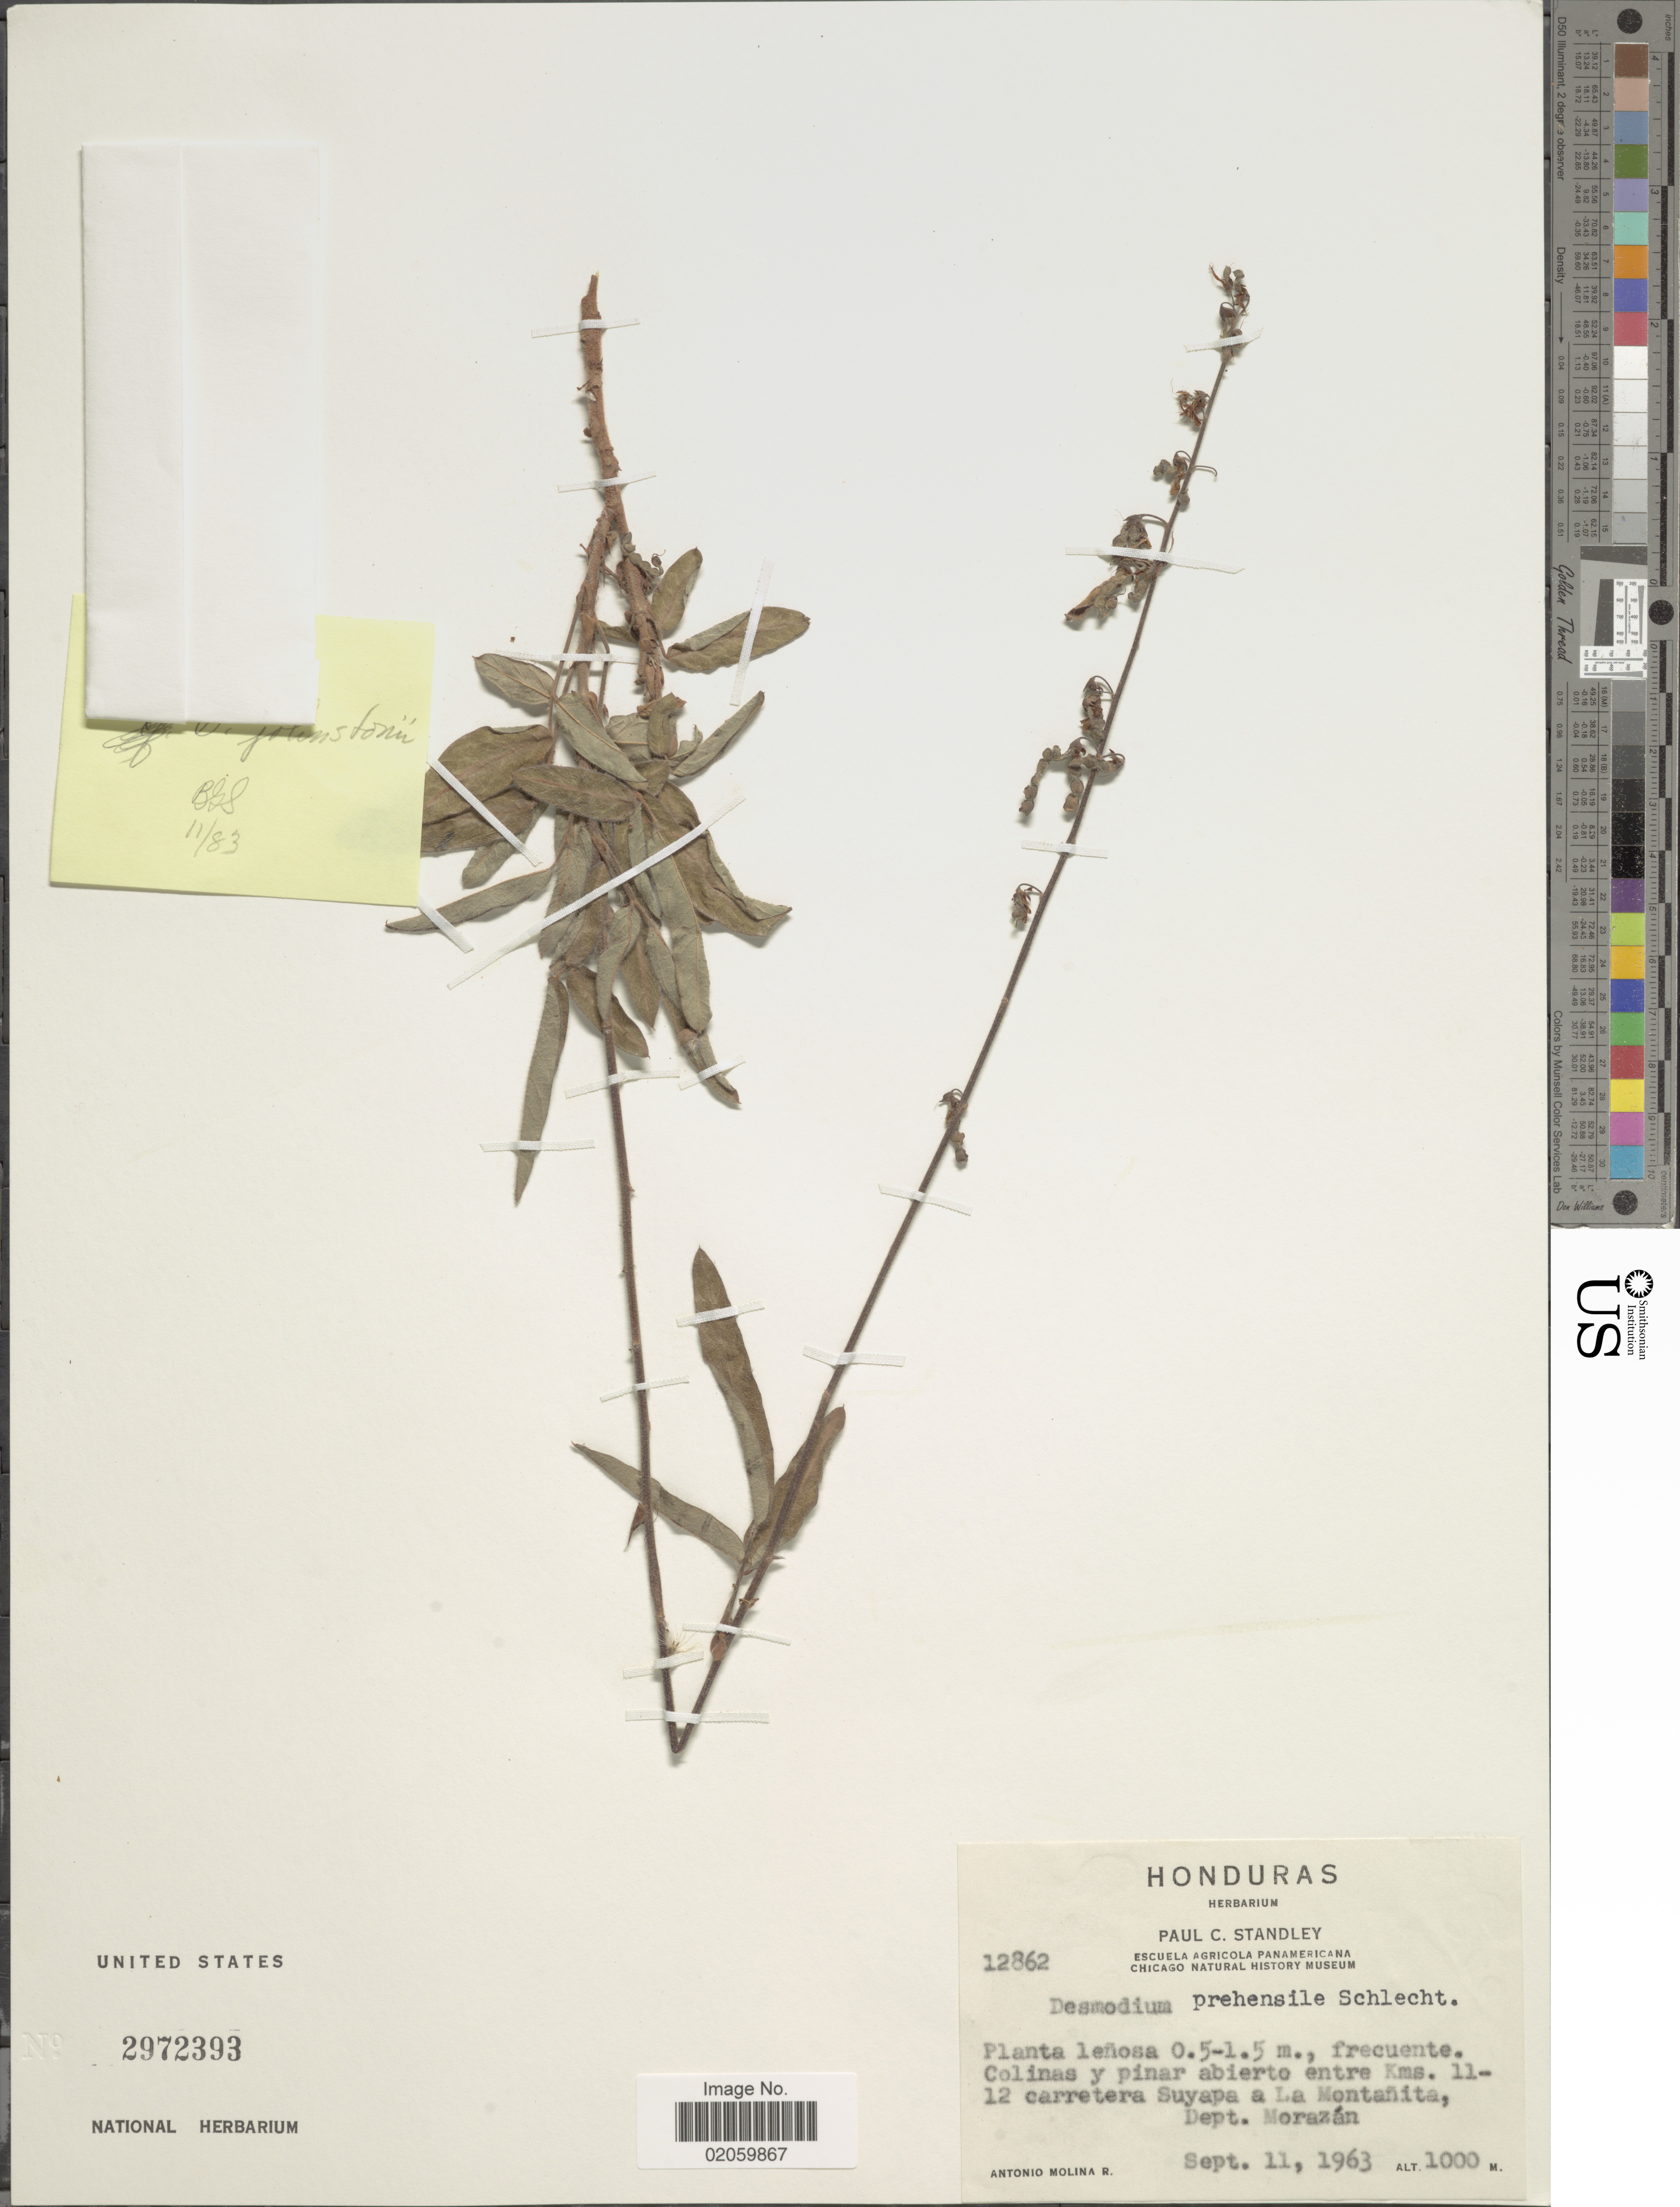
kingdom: Plantae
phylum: Tracheophyta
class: Magnoliopsida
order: Fabales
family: Fabaceae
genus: Desmodium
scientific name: Desmodium johnstonii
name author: B.G. Schub.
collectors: A. Molina R.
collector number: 12862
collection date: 1963-09-11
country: Honduras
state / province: Fco. Morazán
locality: Colinas y pinar abierto entre kms 11-12 carretera Suyapa a La Montanita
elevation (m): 1000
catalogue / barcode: US 2972393